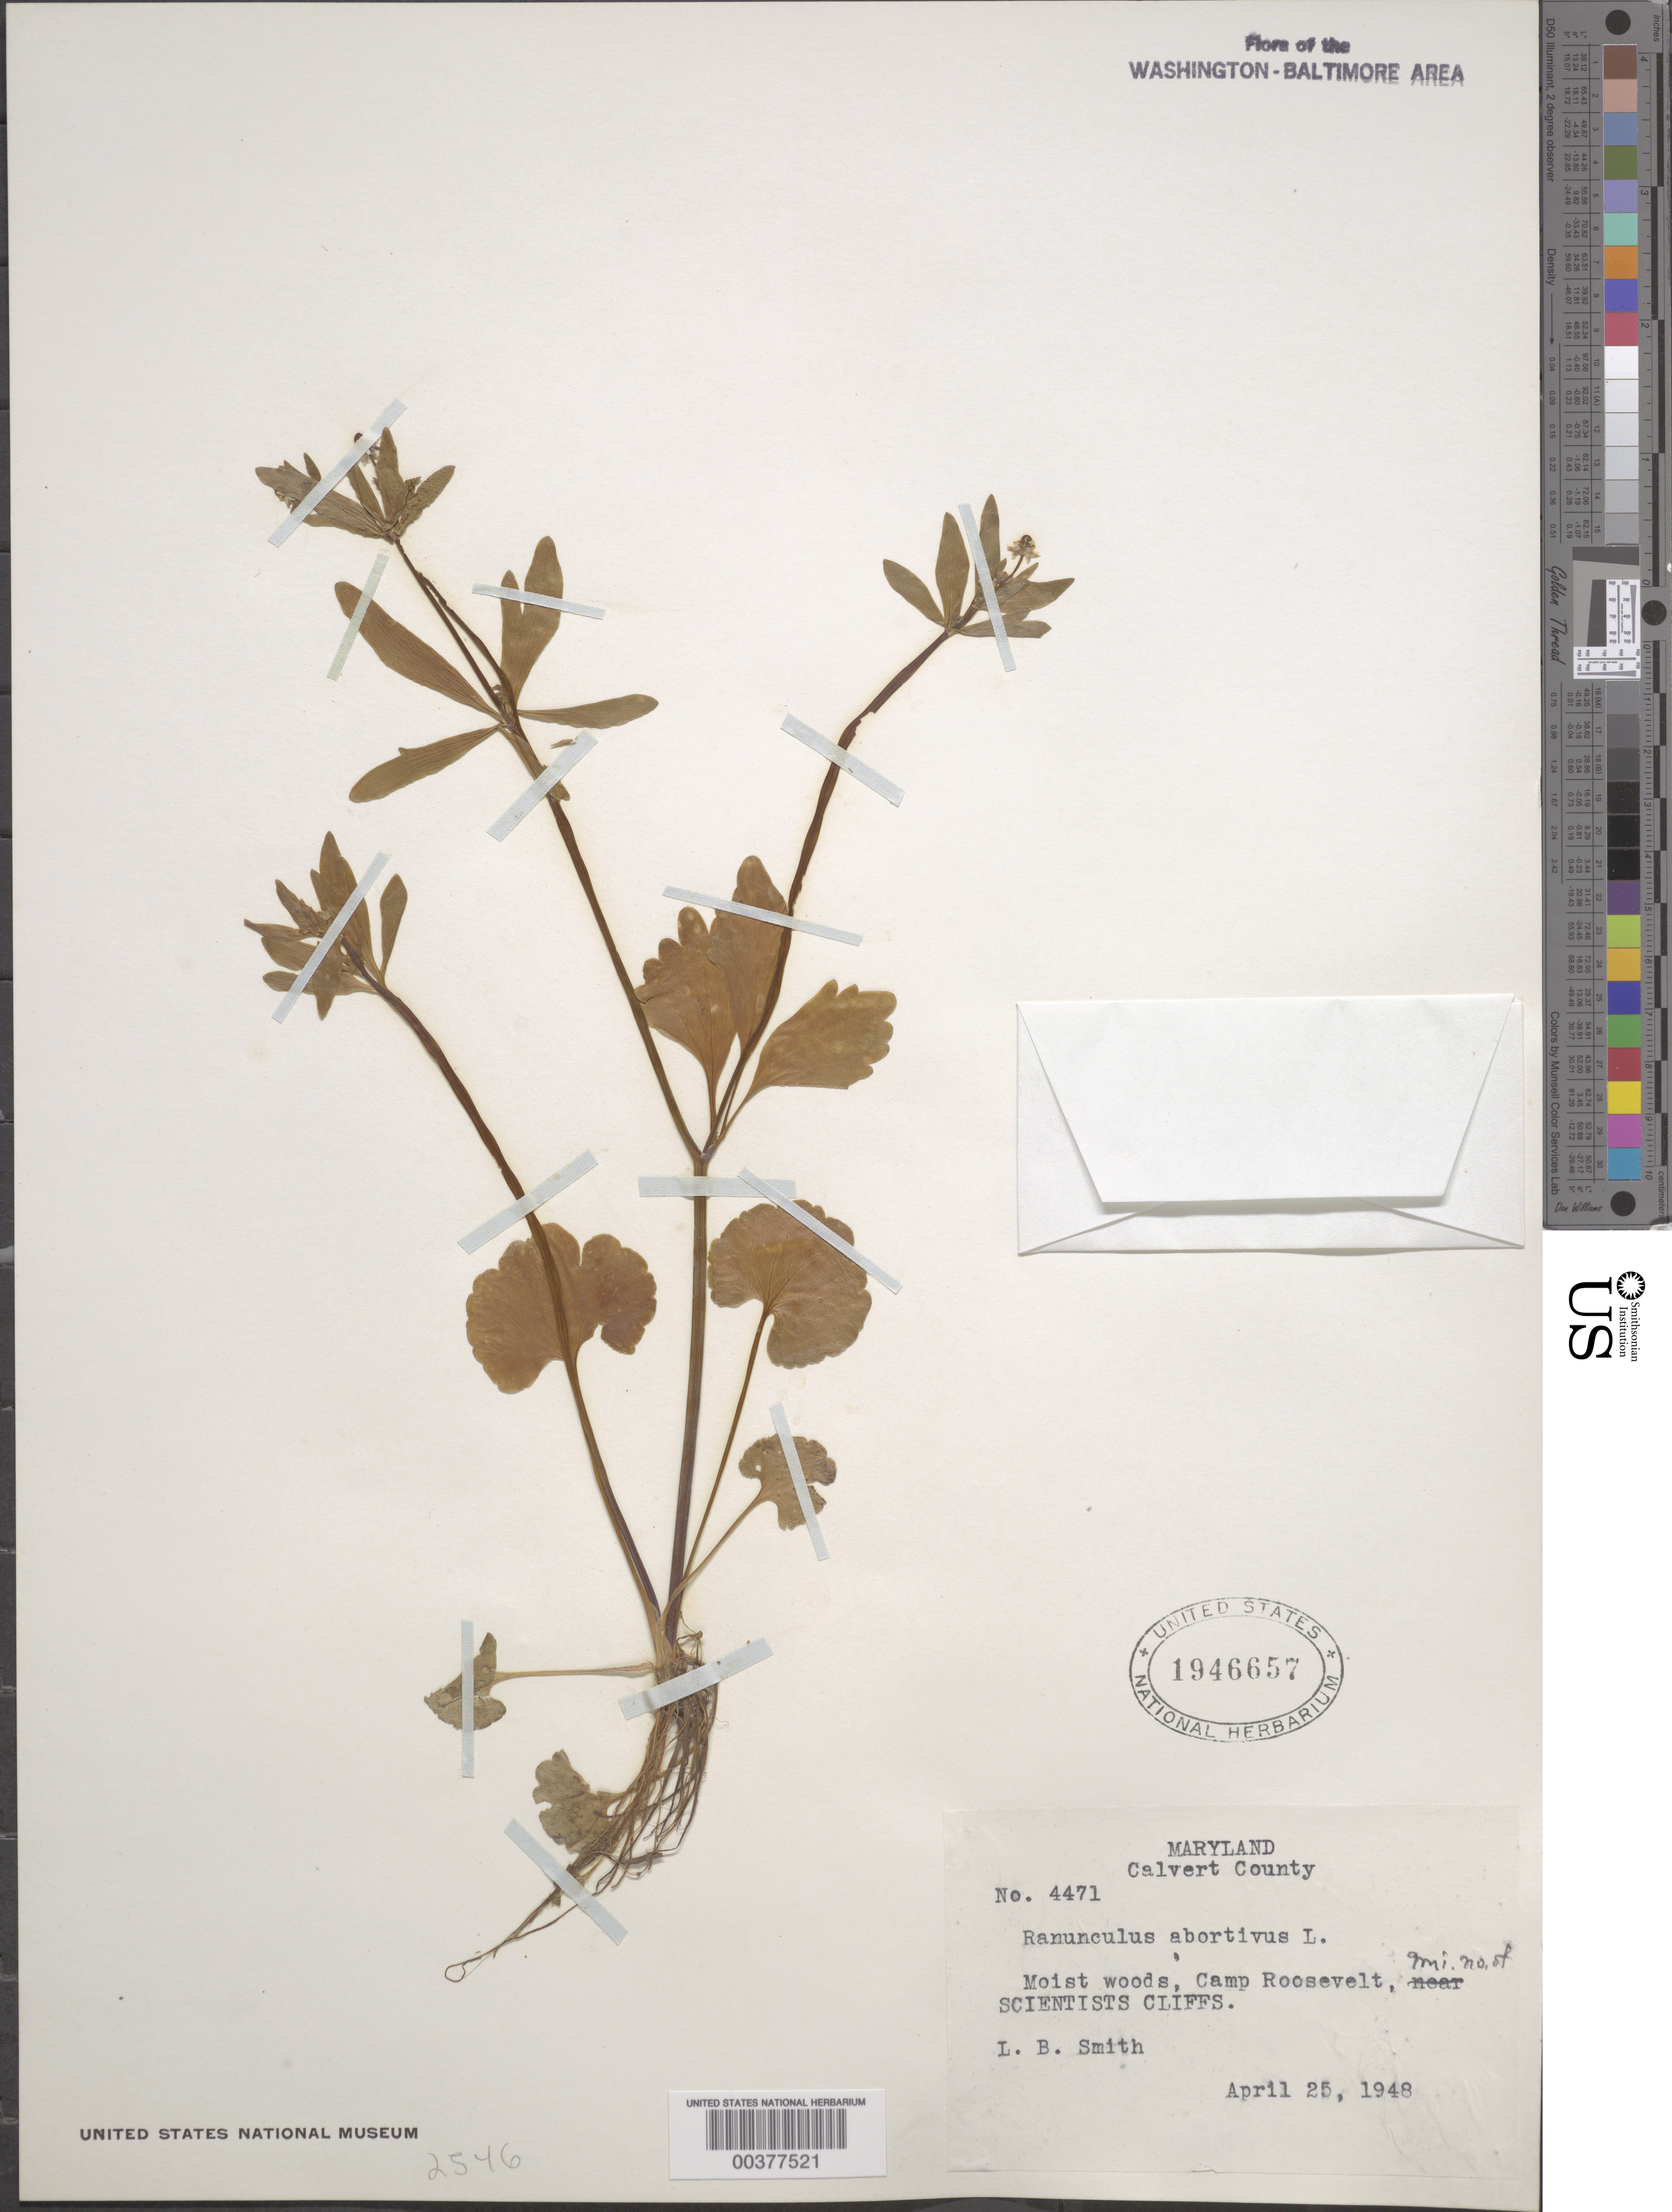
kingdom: Plantae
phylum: Tracheophyta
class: Magnoliopsida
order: Ranunculales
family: Ranunculaceae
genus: Ranunculus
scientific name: Ranunculus abortivus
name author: L.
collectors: L. Smith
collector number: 4471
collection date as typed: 25 Apr 1948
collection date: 1948-04-25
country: United States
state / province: Maryland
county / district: Calvert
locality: Camp Roosevelt, north of Scientists Cliffs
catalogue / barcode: US 1946657